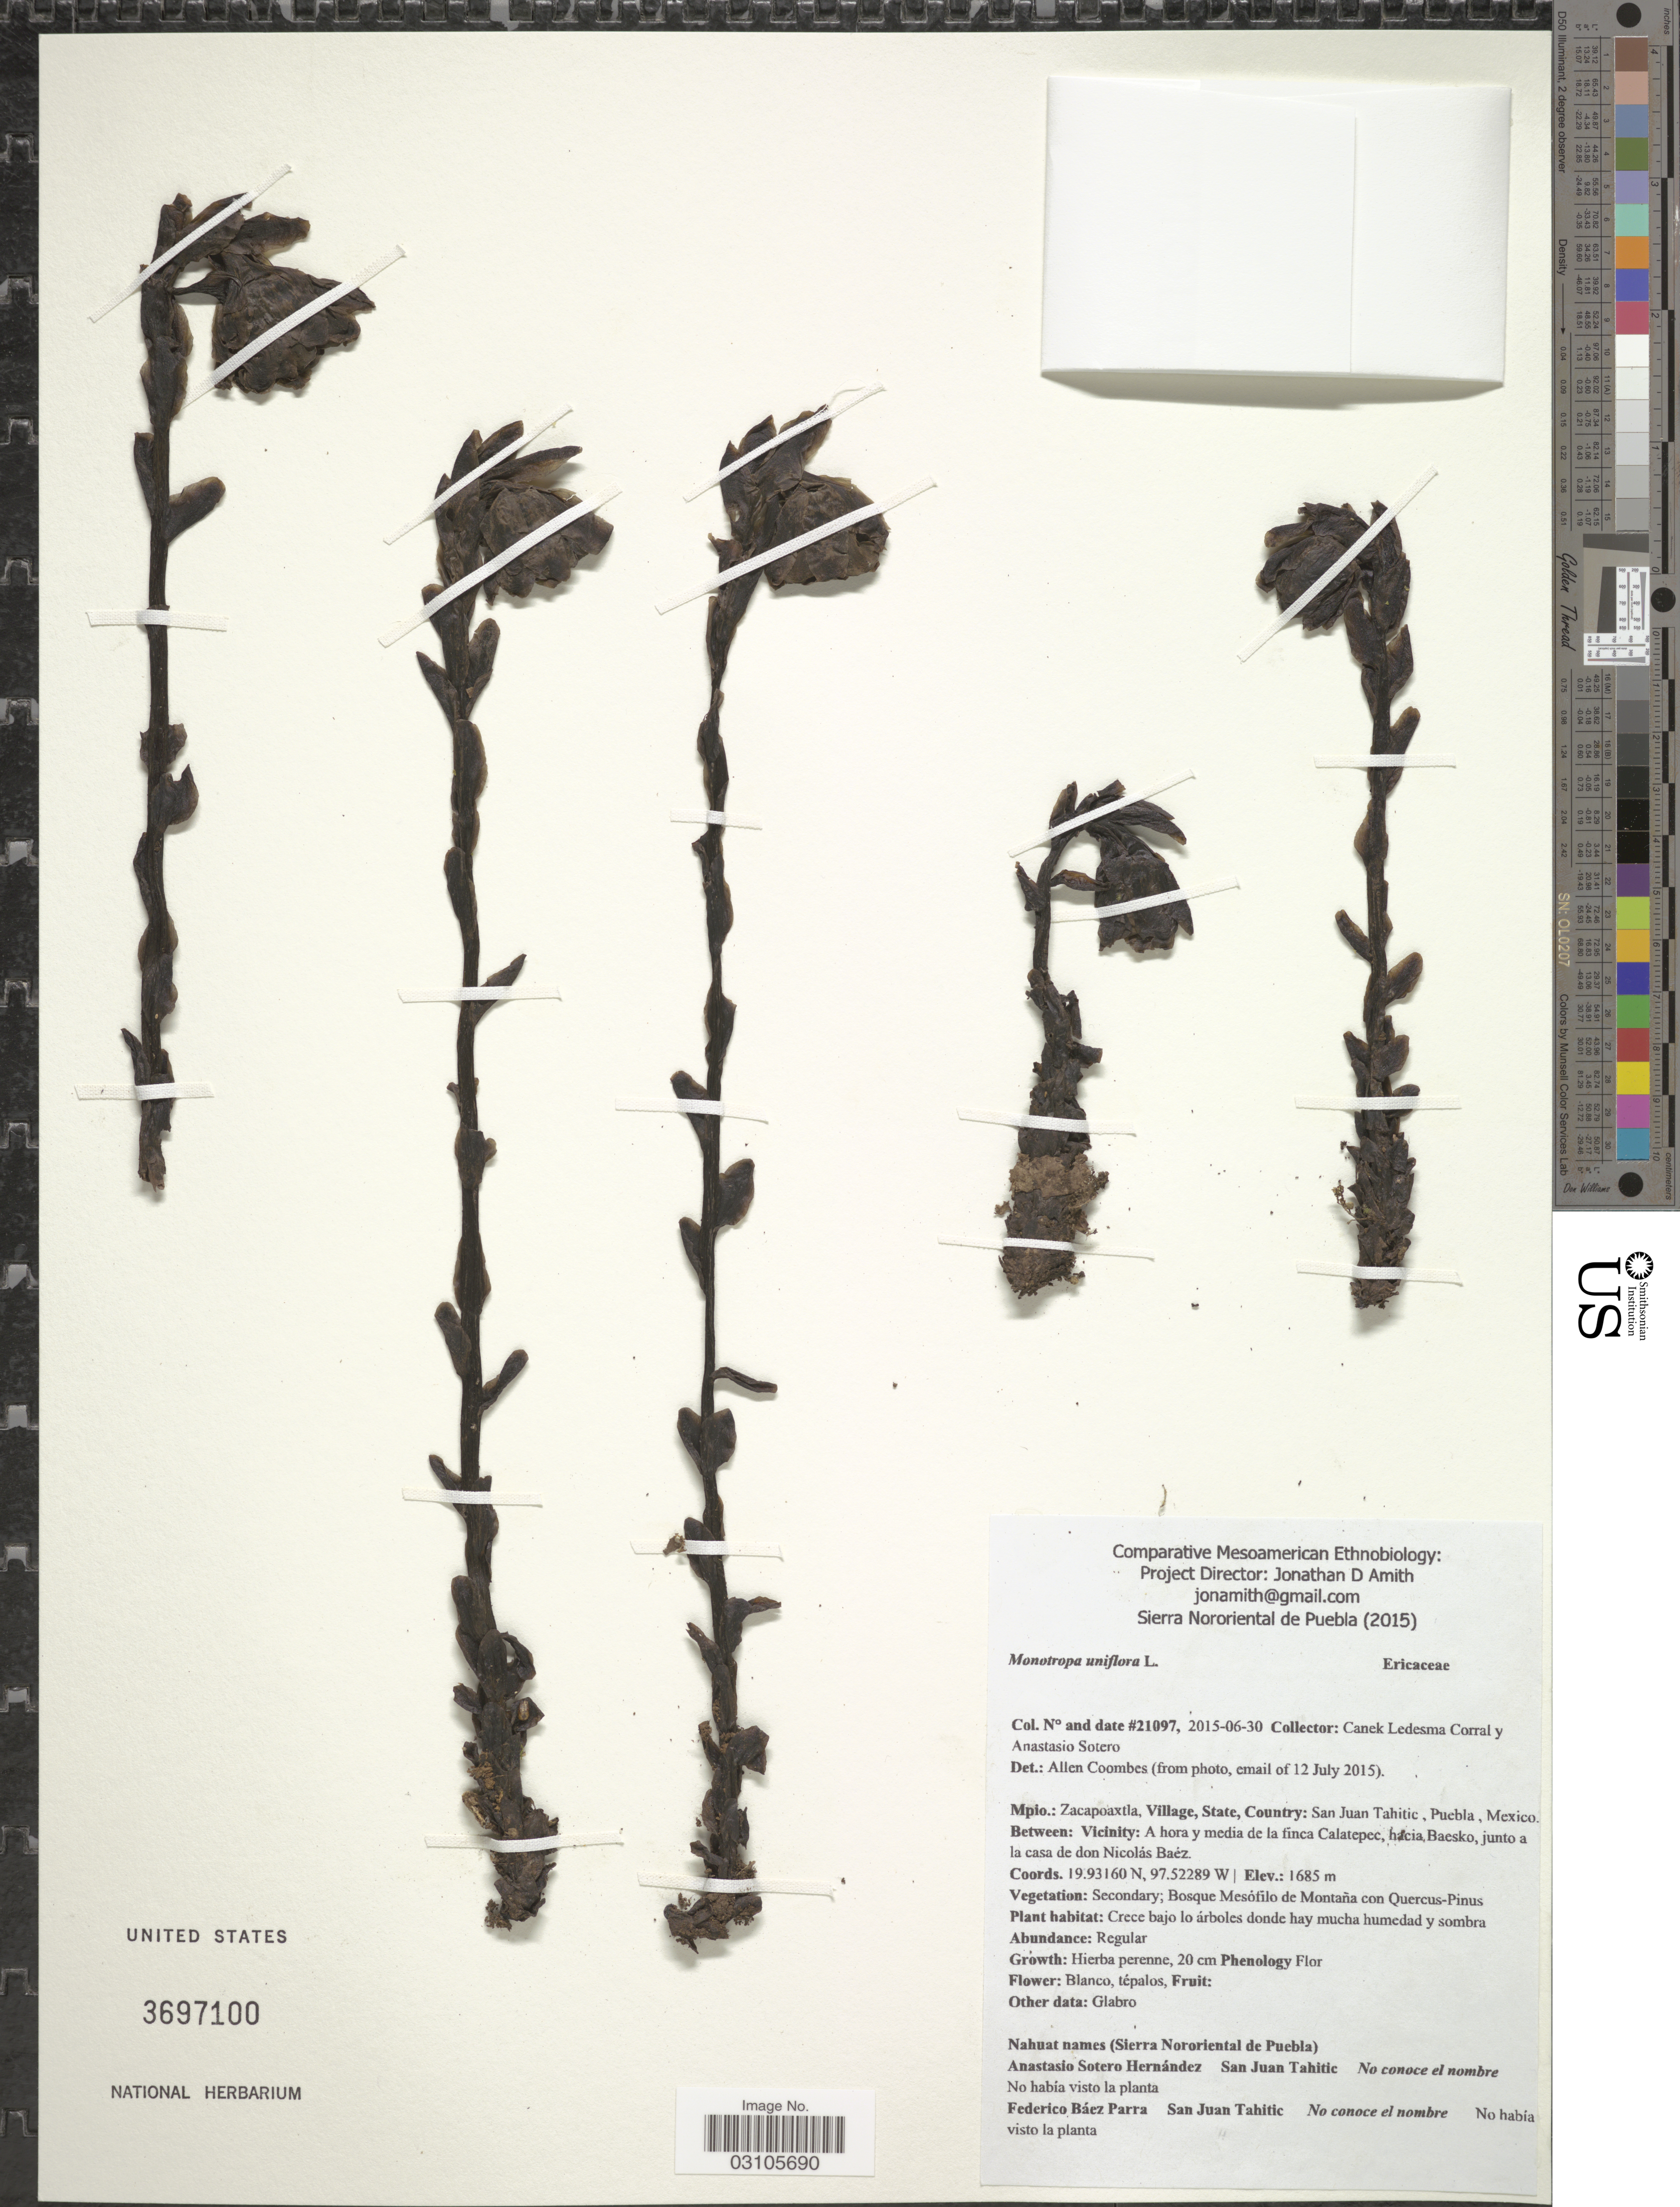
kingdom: Plantae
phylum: Tracheophyta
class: Magnoliopsida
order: Ericales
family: Ericaceae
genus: Monotropa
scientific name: Monotropa uniflora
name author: L.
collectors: Canek Ledesma C. & A. Sotero H.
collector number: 21097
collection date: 2015-06-30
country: Mexico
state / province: Puebla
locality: Mpio.: Zacapoaxtla, Village, State, Country: San Juan Tahitic, Puebla, Mexico. Between: Vicinity: A hora y media de la finca Calatepec, hacia Baesko, junto a la casa de don Nicolás Baéz.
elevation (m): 1685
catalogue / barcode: US 3697100